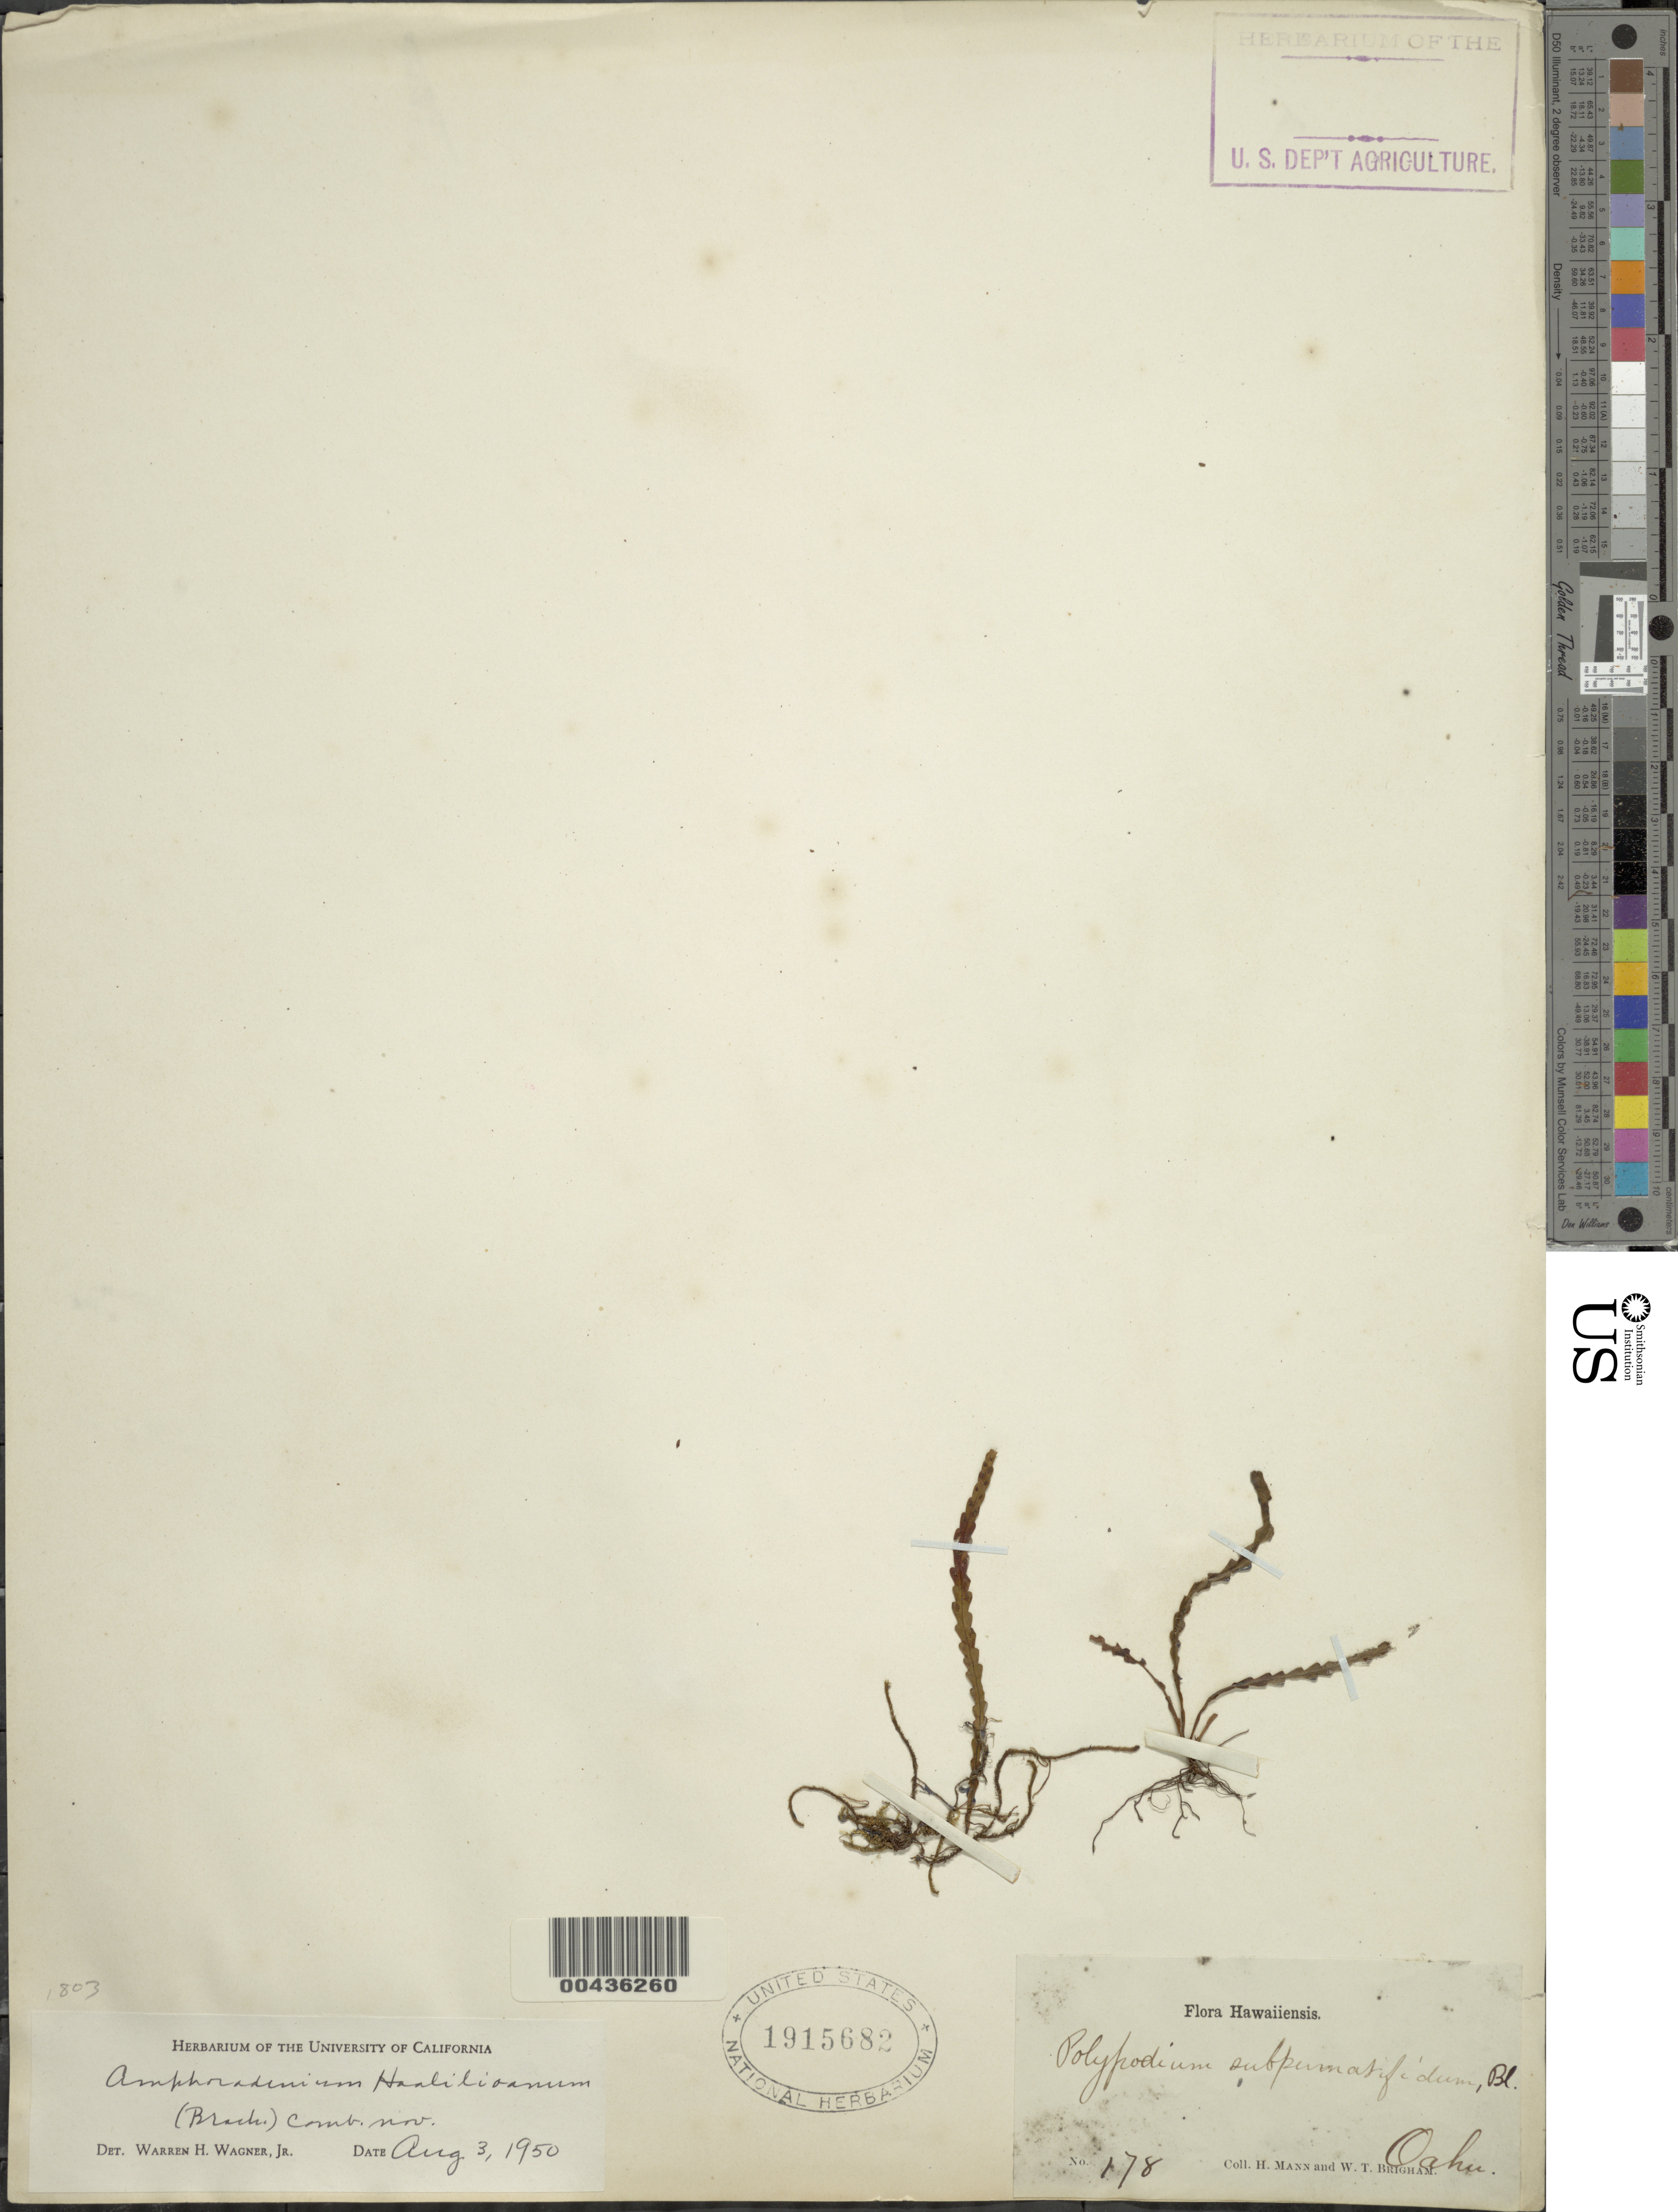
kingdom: Plantae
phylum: Tracheophyta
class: Polypodiopsida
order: Polypodiales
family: Polypodiaceae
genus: Adenophorus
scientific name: Adenophorus haalilioanus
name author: (Brack.) K.A. Wilson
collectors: H. Mann & W. T. Brigham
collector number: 178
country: United States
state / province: Hawaii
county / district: Honolulu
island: Oahu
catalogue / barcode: US 1915682